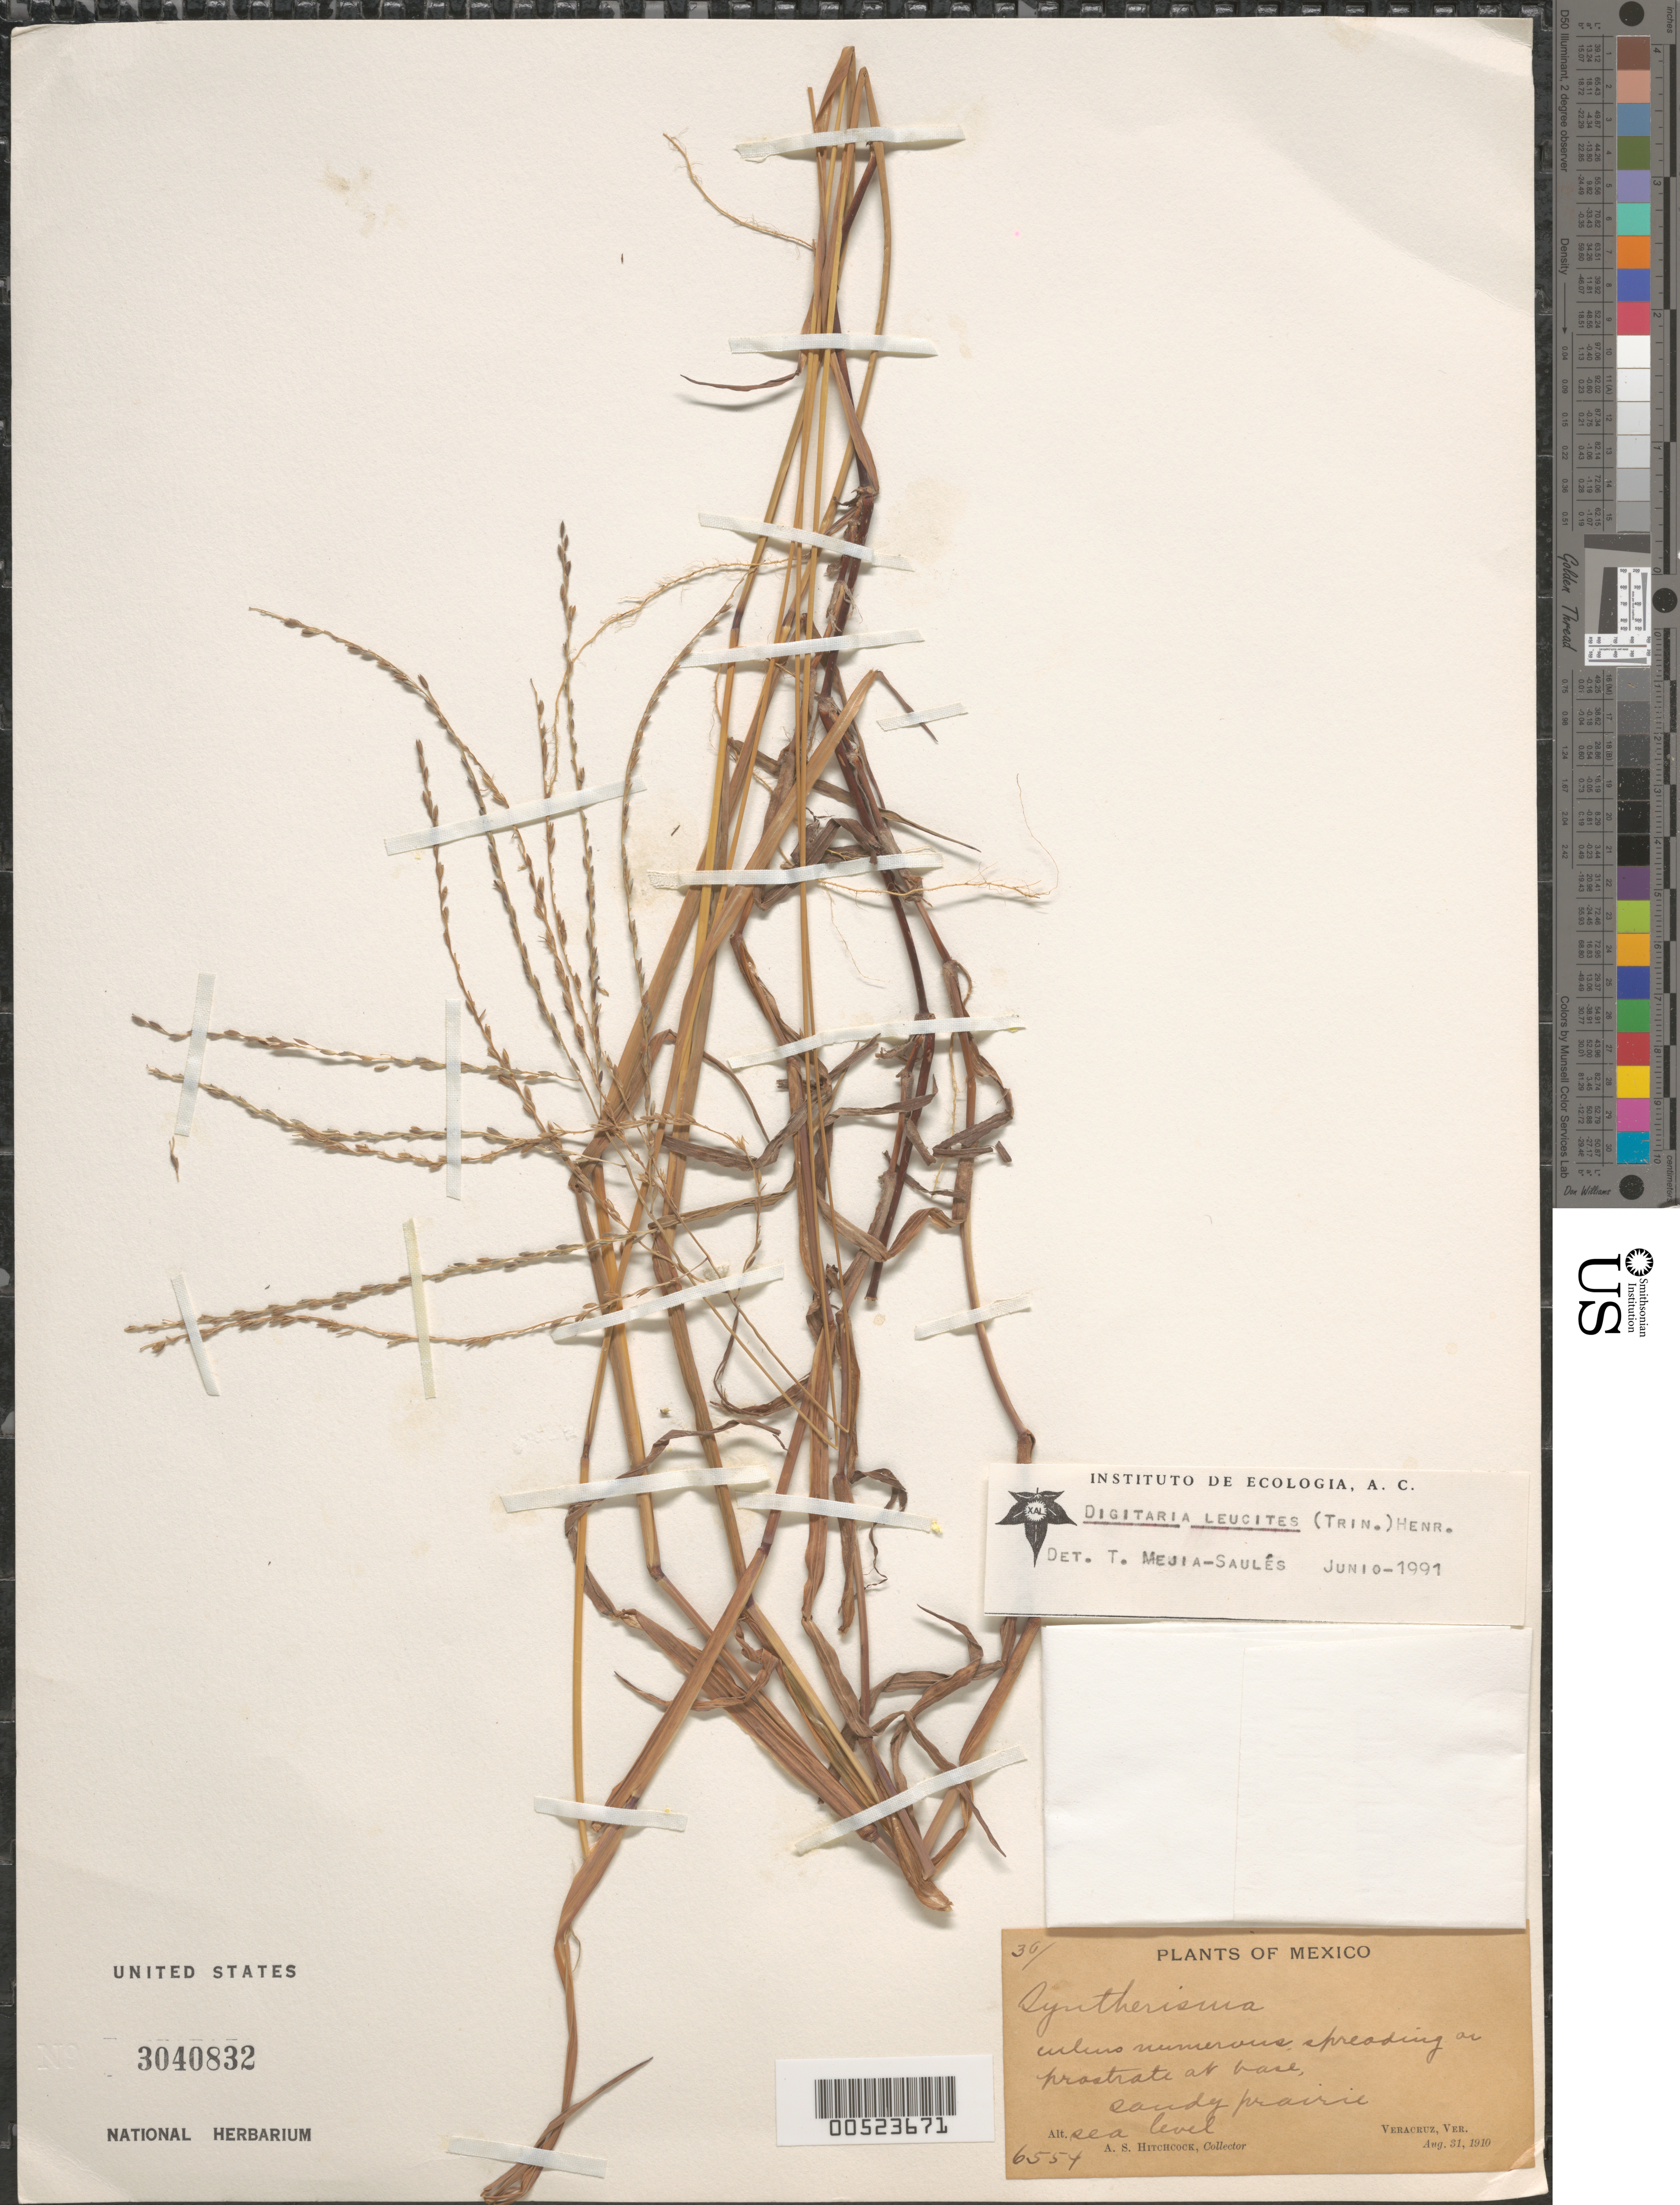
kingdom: Plantae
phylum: Tracheophyta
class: Liliopsida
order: Poales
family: Poaceae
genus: Digitaria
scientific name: Digitaria leucites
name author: (Trin.) Henr.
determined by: Mejia-Saulés, M. T.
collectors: A. S. Hitchcock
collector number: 6554/30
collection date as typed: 31 Aug 1910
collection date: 1910-08-31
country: Mexico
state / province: Veracruz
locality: Veracruz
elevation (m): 0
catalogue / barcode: US 3040832